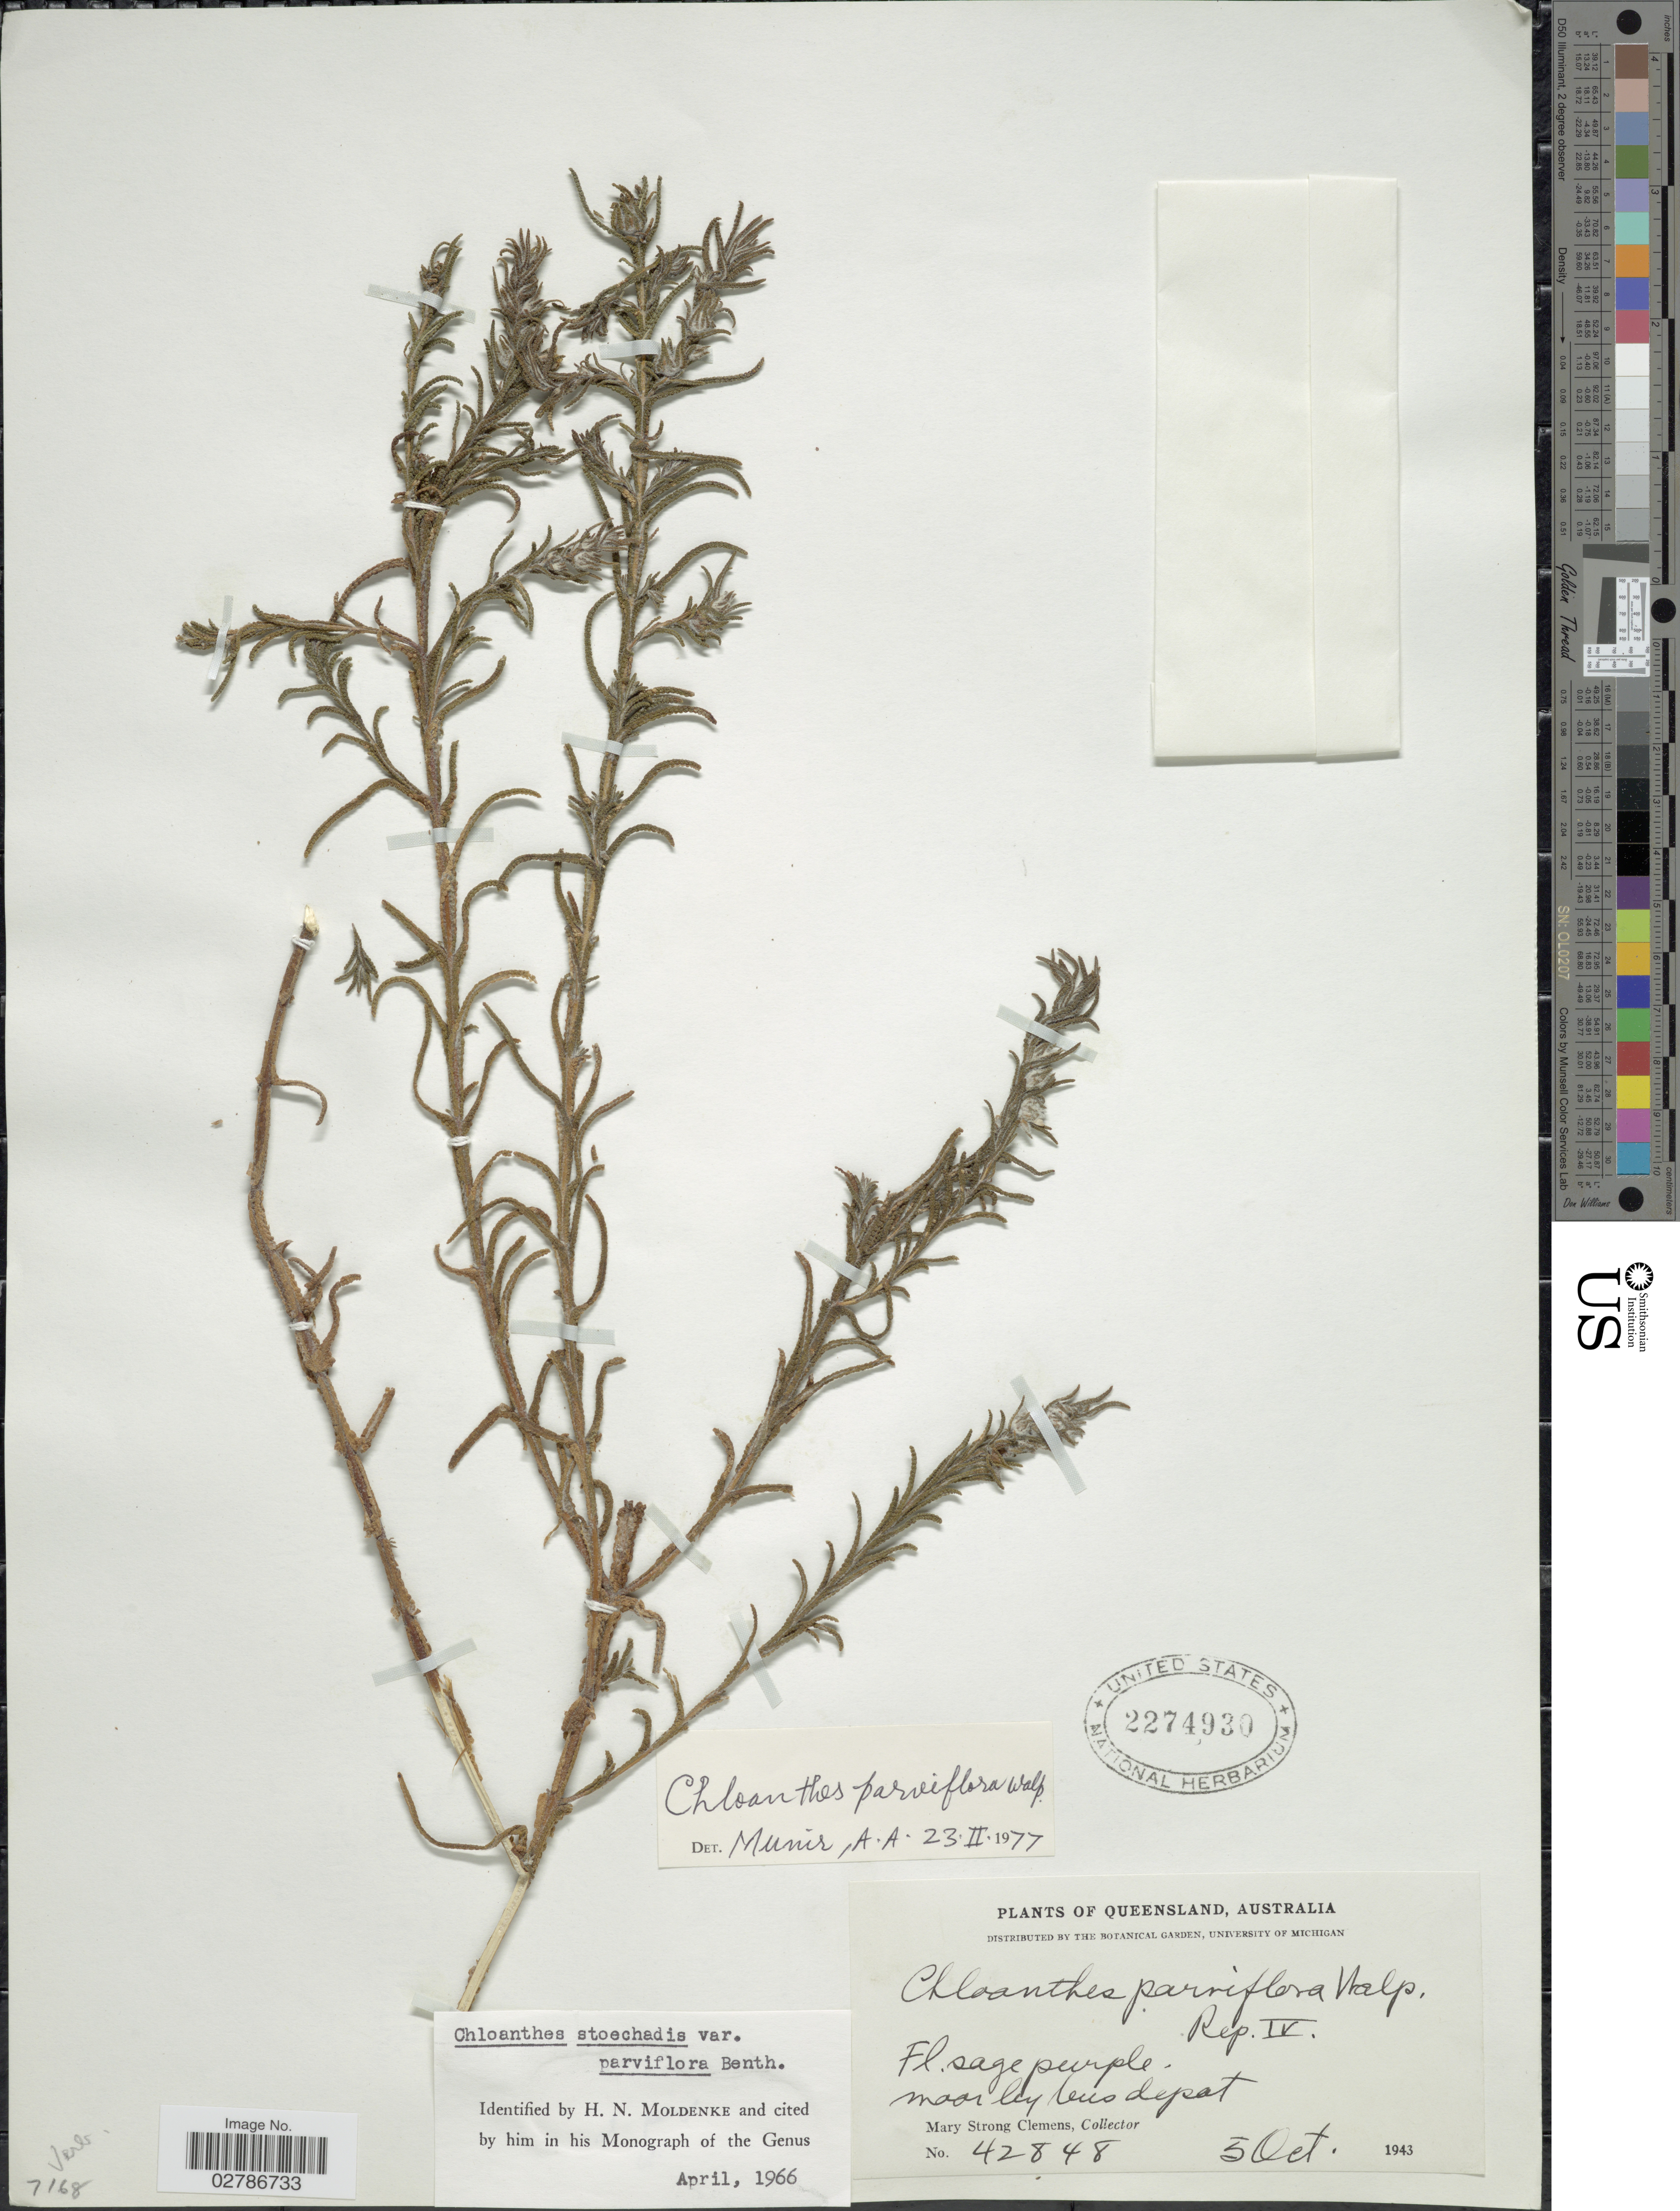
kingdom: Plantae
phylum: Tracheophyta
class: Magnoliopsida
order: Lamiales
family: Lamiaceae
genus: Chloanthes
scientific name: Chloanthes parviflora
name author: Walp.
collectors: M. S. Clemens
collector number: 42848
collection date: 1943-10-05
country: Australia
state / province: Queensland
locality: Moon Bay by bus depot.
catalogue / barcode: US 2274930